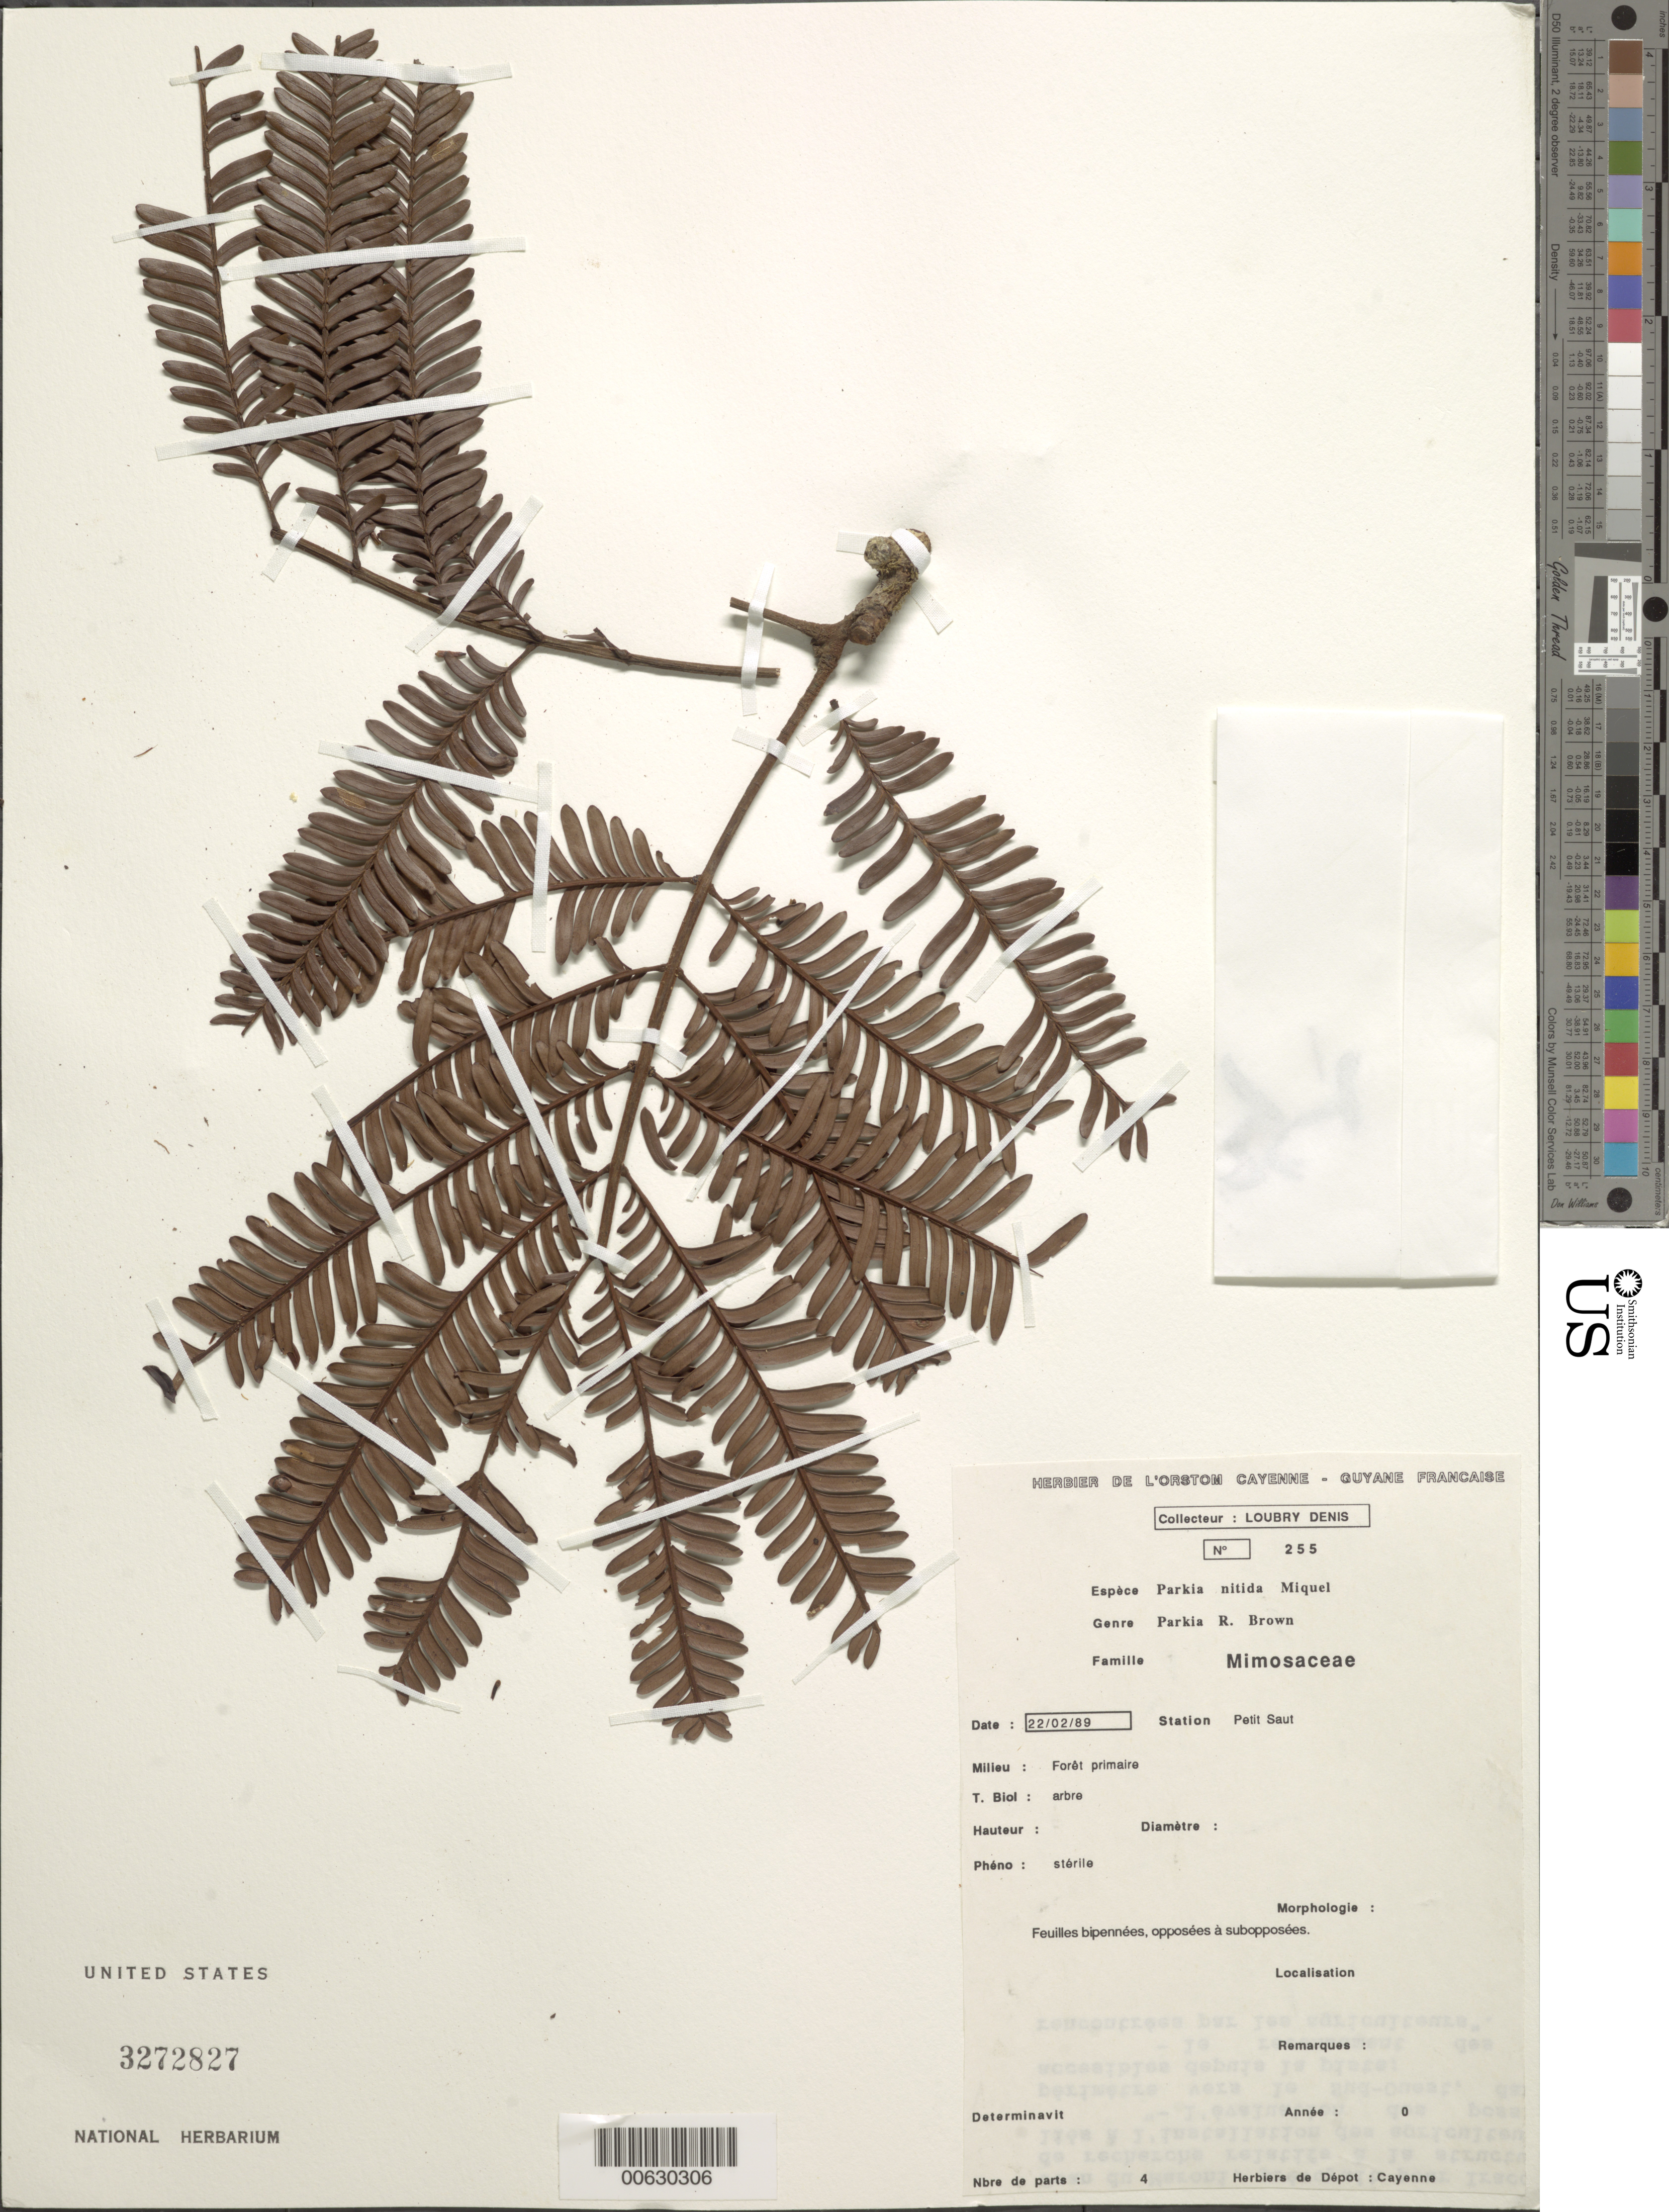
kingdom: Plantae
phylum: Tracheophyta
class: Magnoliopsida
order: Fabales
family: Fabaceae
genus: Parkia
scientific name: Parkia nitida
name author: Miq.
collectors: D. Loubry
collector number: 255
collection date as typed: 22-Feb-89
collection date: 1989-02-22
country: French Guiana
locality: Petit Saut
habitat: Primary forest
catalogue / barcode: US 3272827